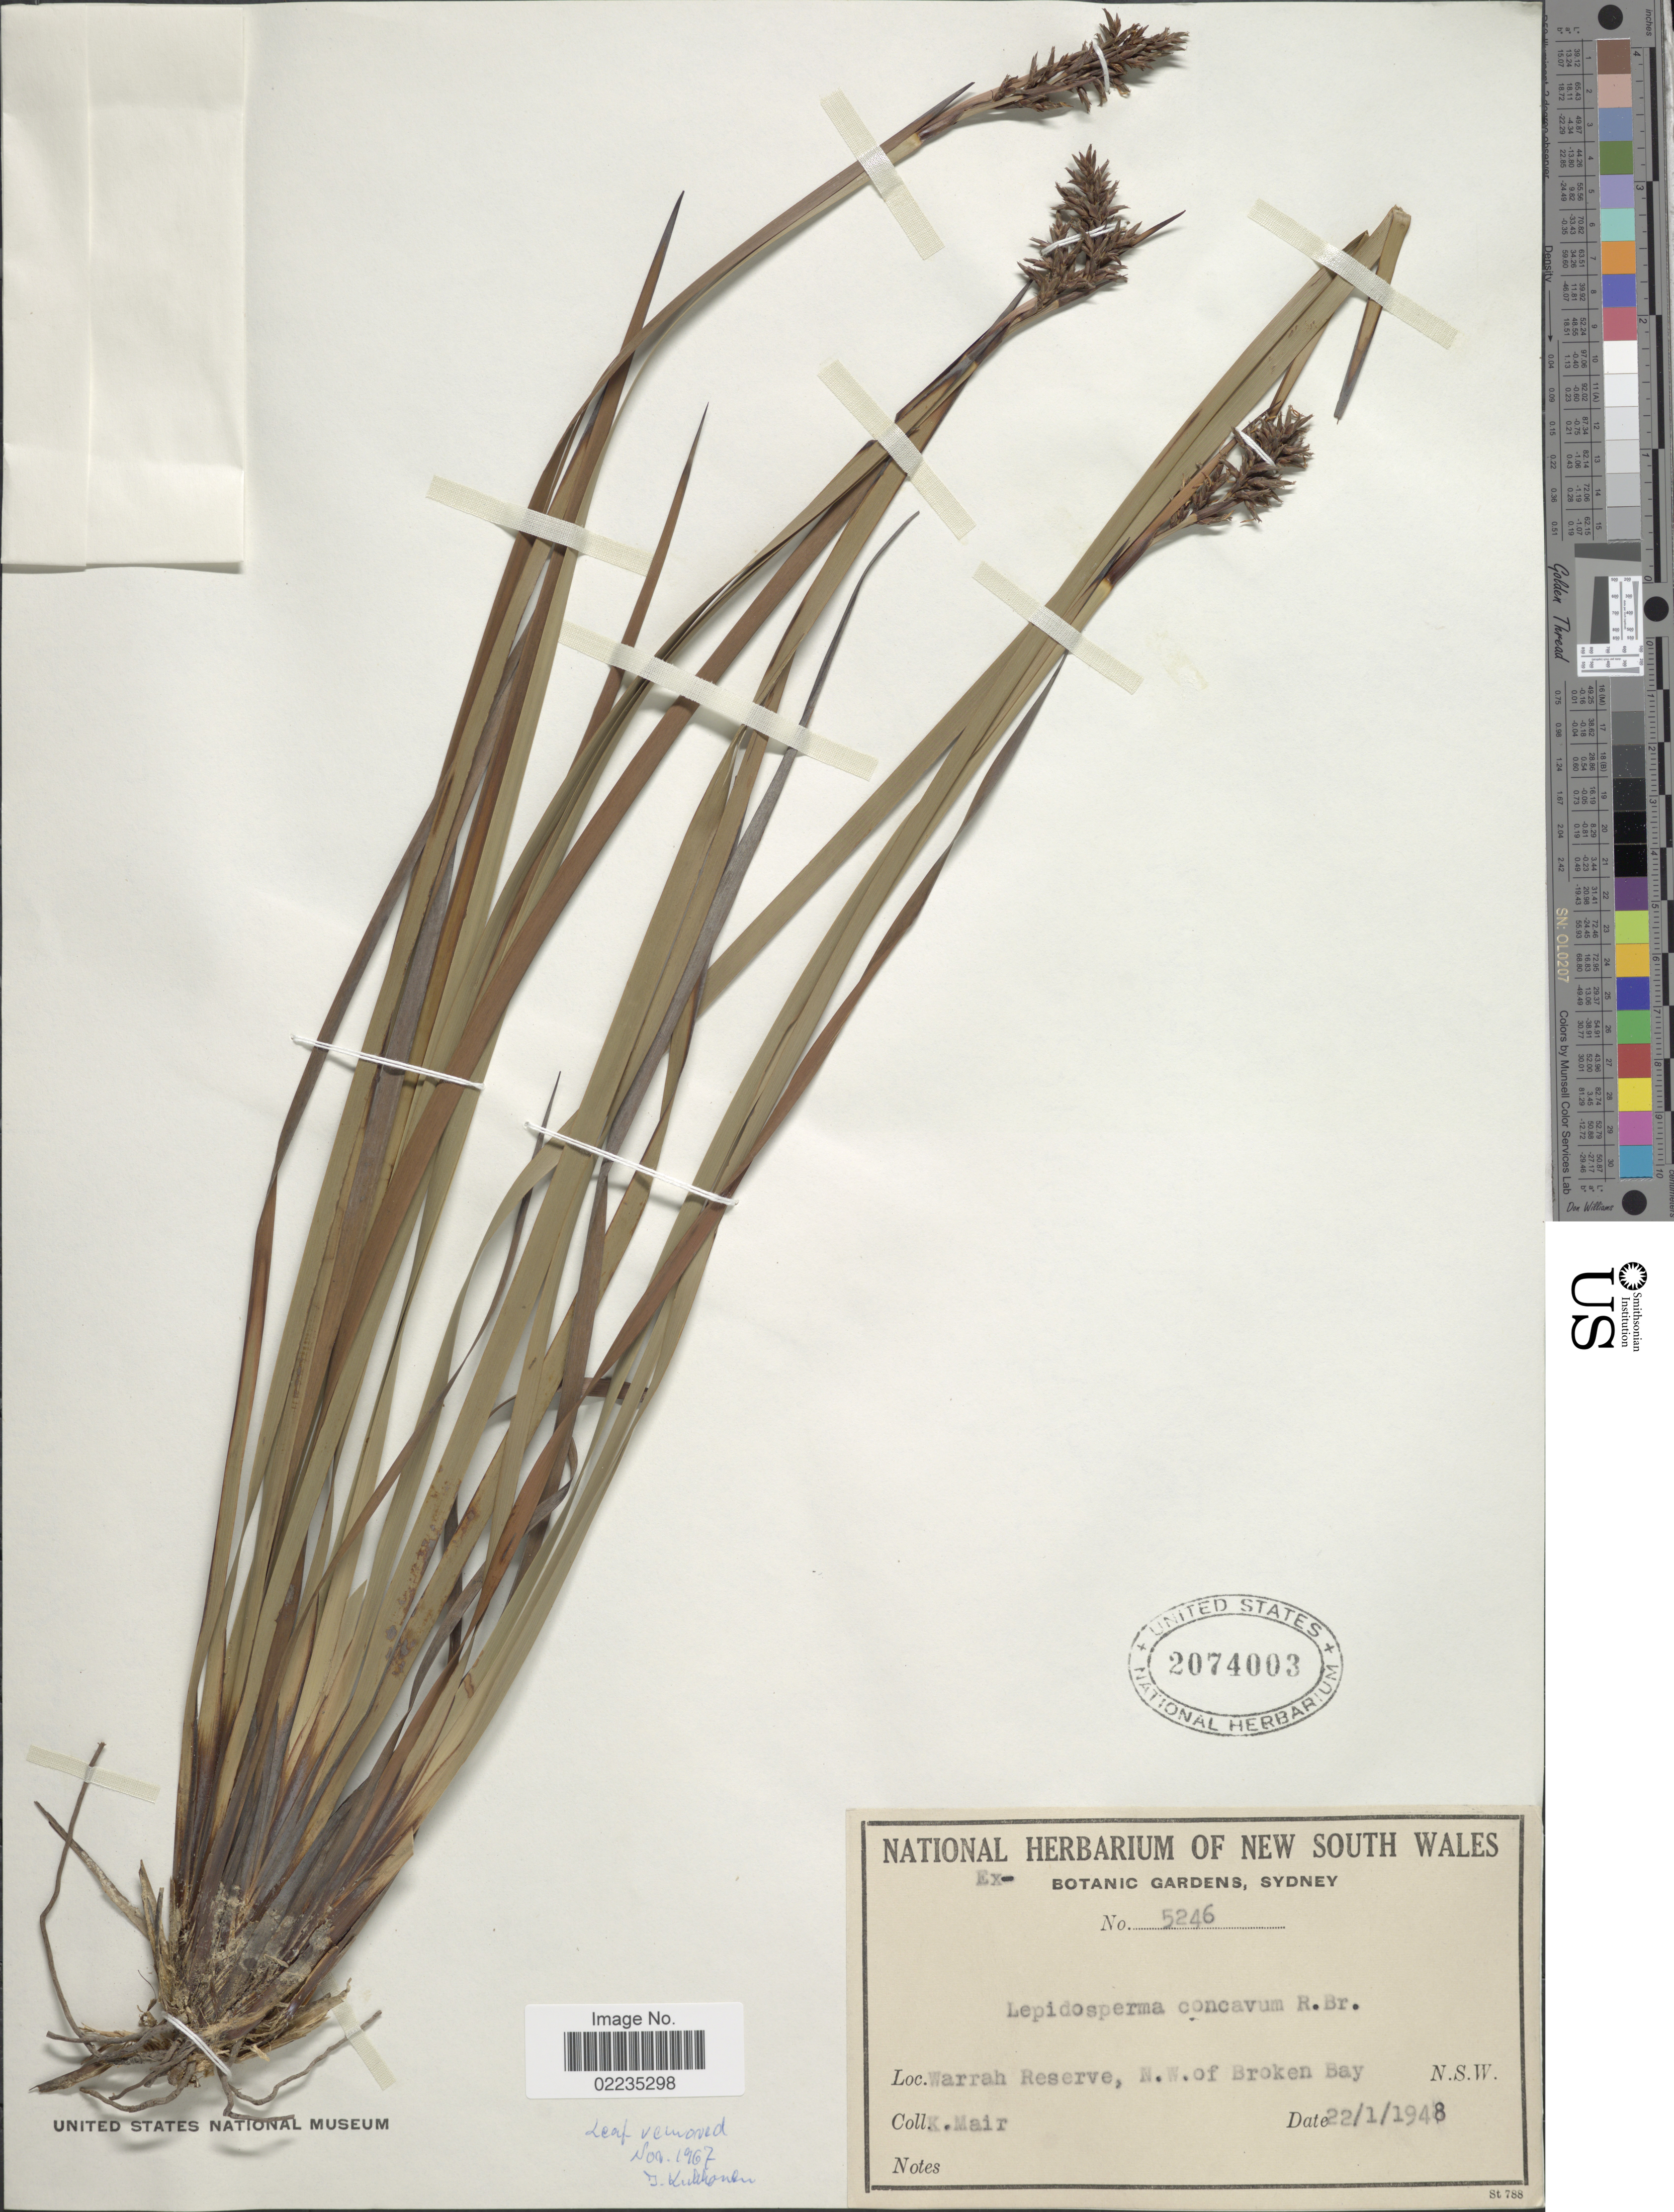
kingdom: Plantae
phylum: Tracheophyta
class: Liliopsida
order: Poales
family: Cyperaceae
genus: Lepidosperma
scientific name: Lepidosperma concavum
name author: R. Br.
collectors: K. Mair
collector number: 5246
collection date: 1948-01-21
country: Australia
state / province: New South Wales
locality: Warrah Reserve, N.W. of Broken Bay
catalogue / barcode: US 2074003